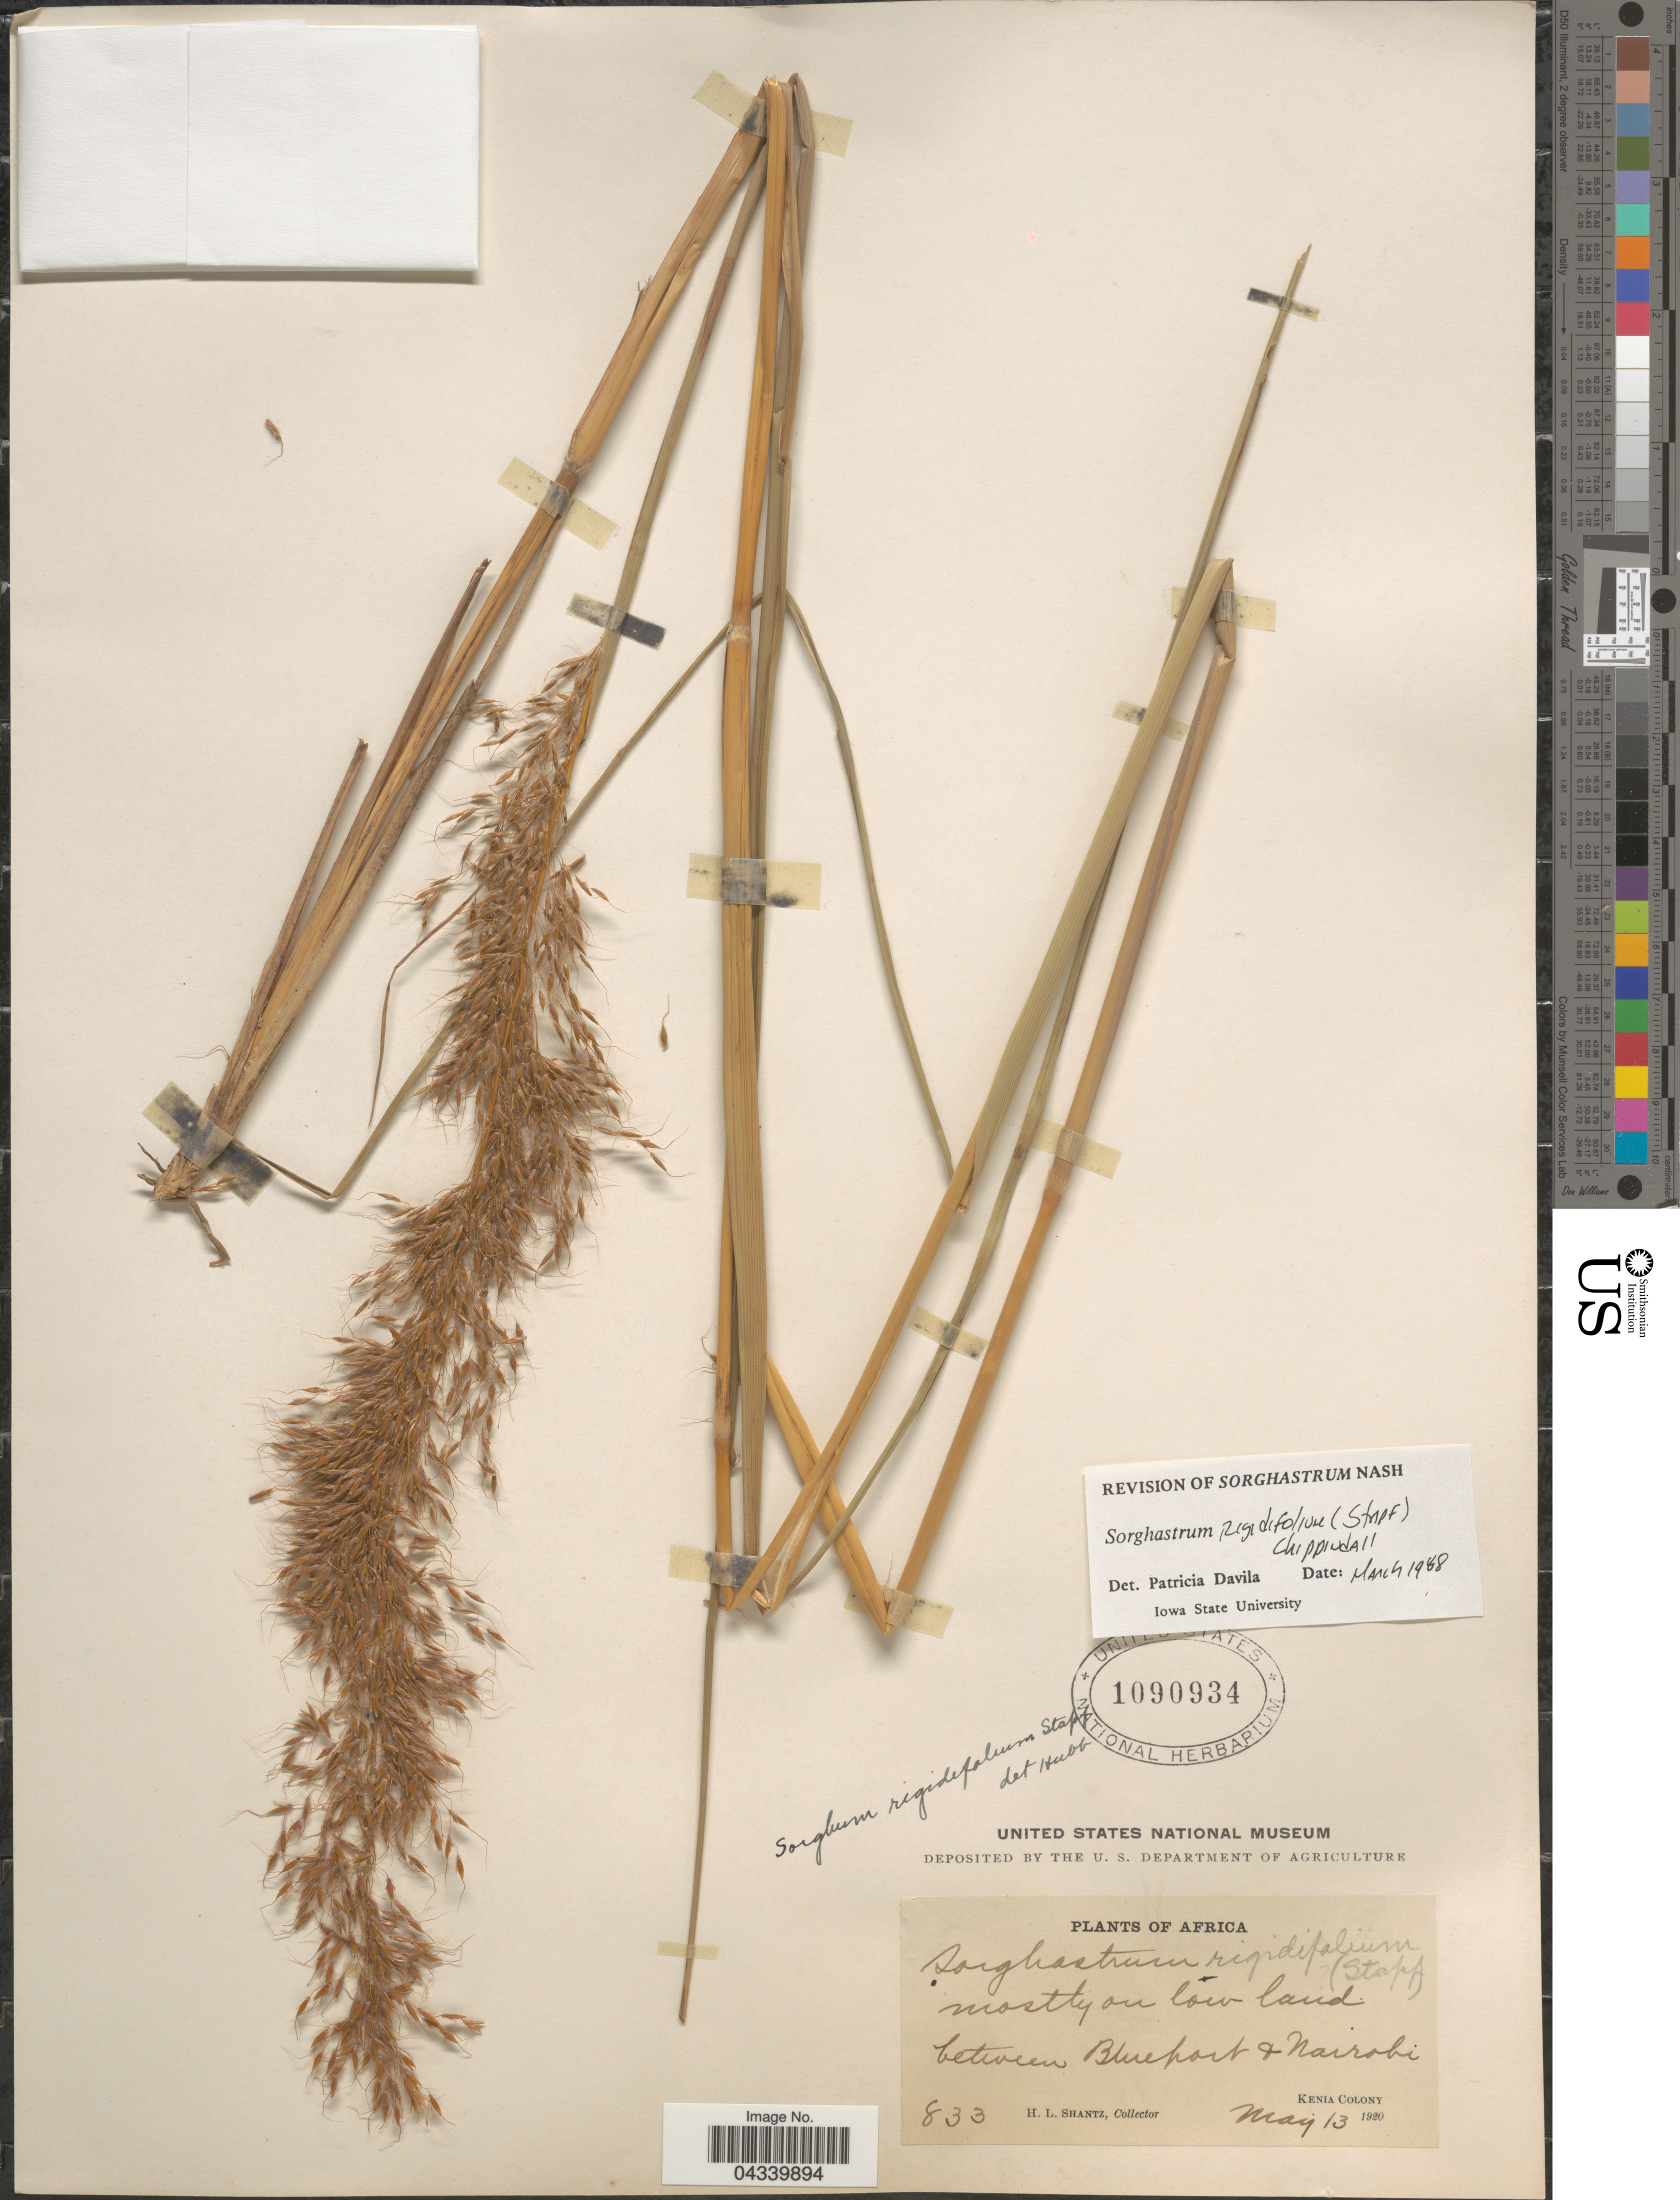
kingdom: Plantae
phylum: Tracheophyta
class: Liliopsida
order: Poales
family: Poaceae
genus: Sorghastrum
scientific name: Sorghastrum stipoides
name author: (Kunth) Nash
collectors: H. Shantz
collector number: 833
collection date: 1920-05-13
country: Kenya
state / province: Nairobi Area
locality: Mostly on low land between Blueport & Nairobi. Kenia Colony.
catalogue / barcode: US 1090934